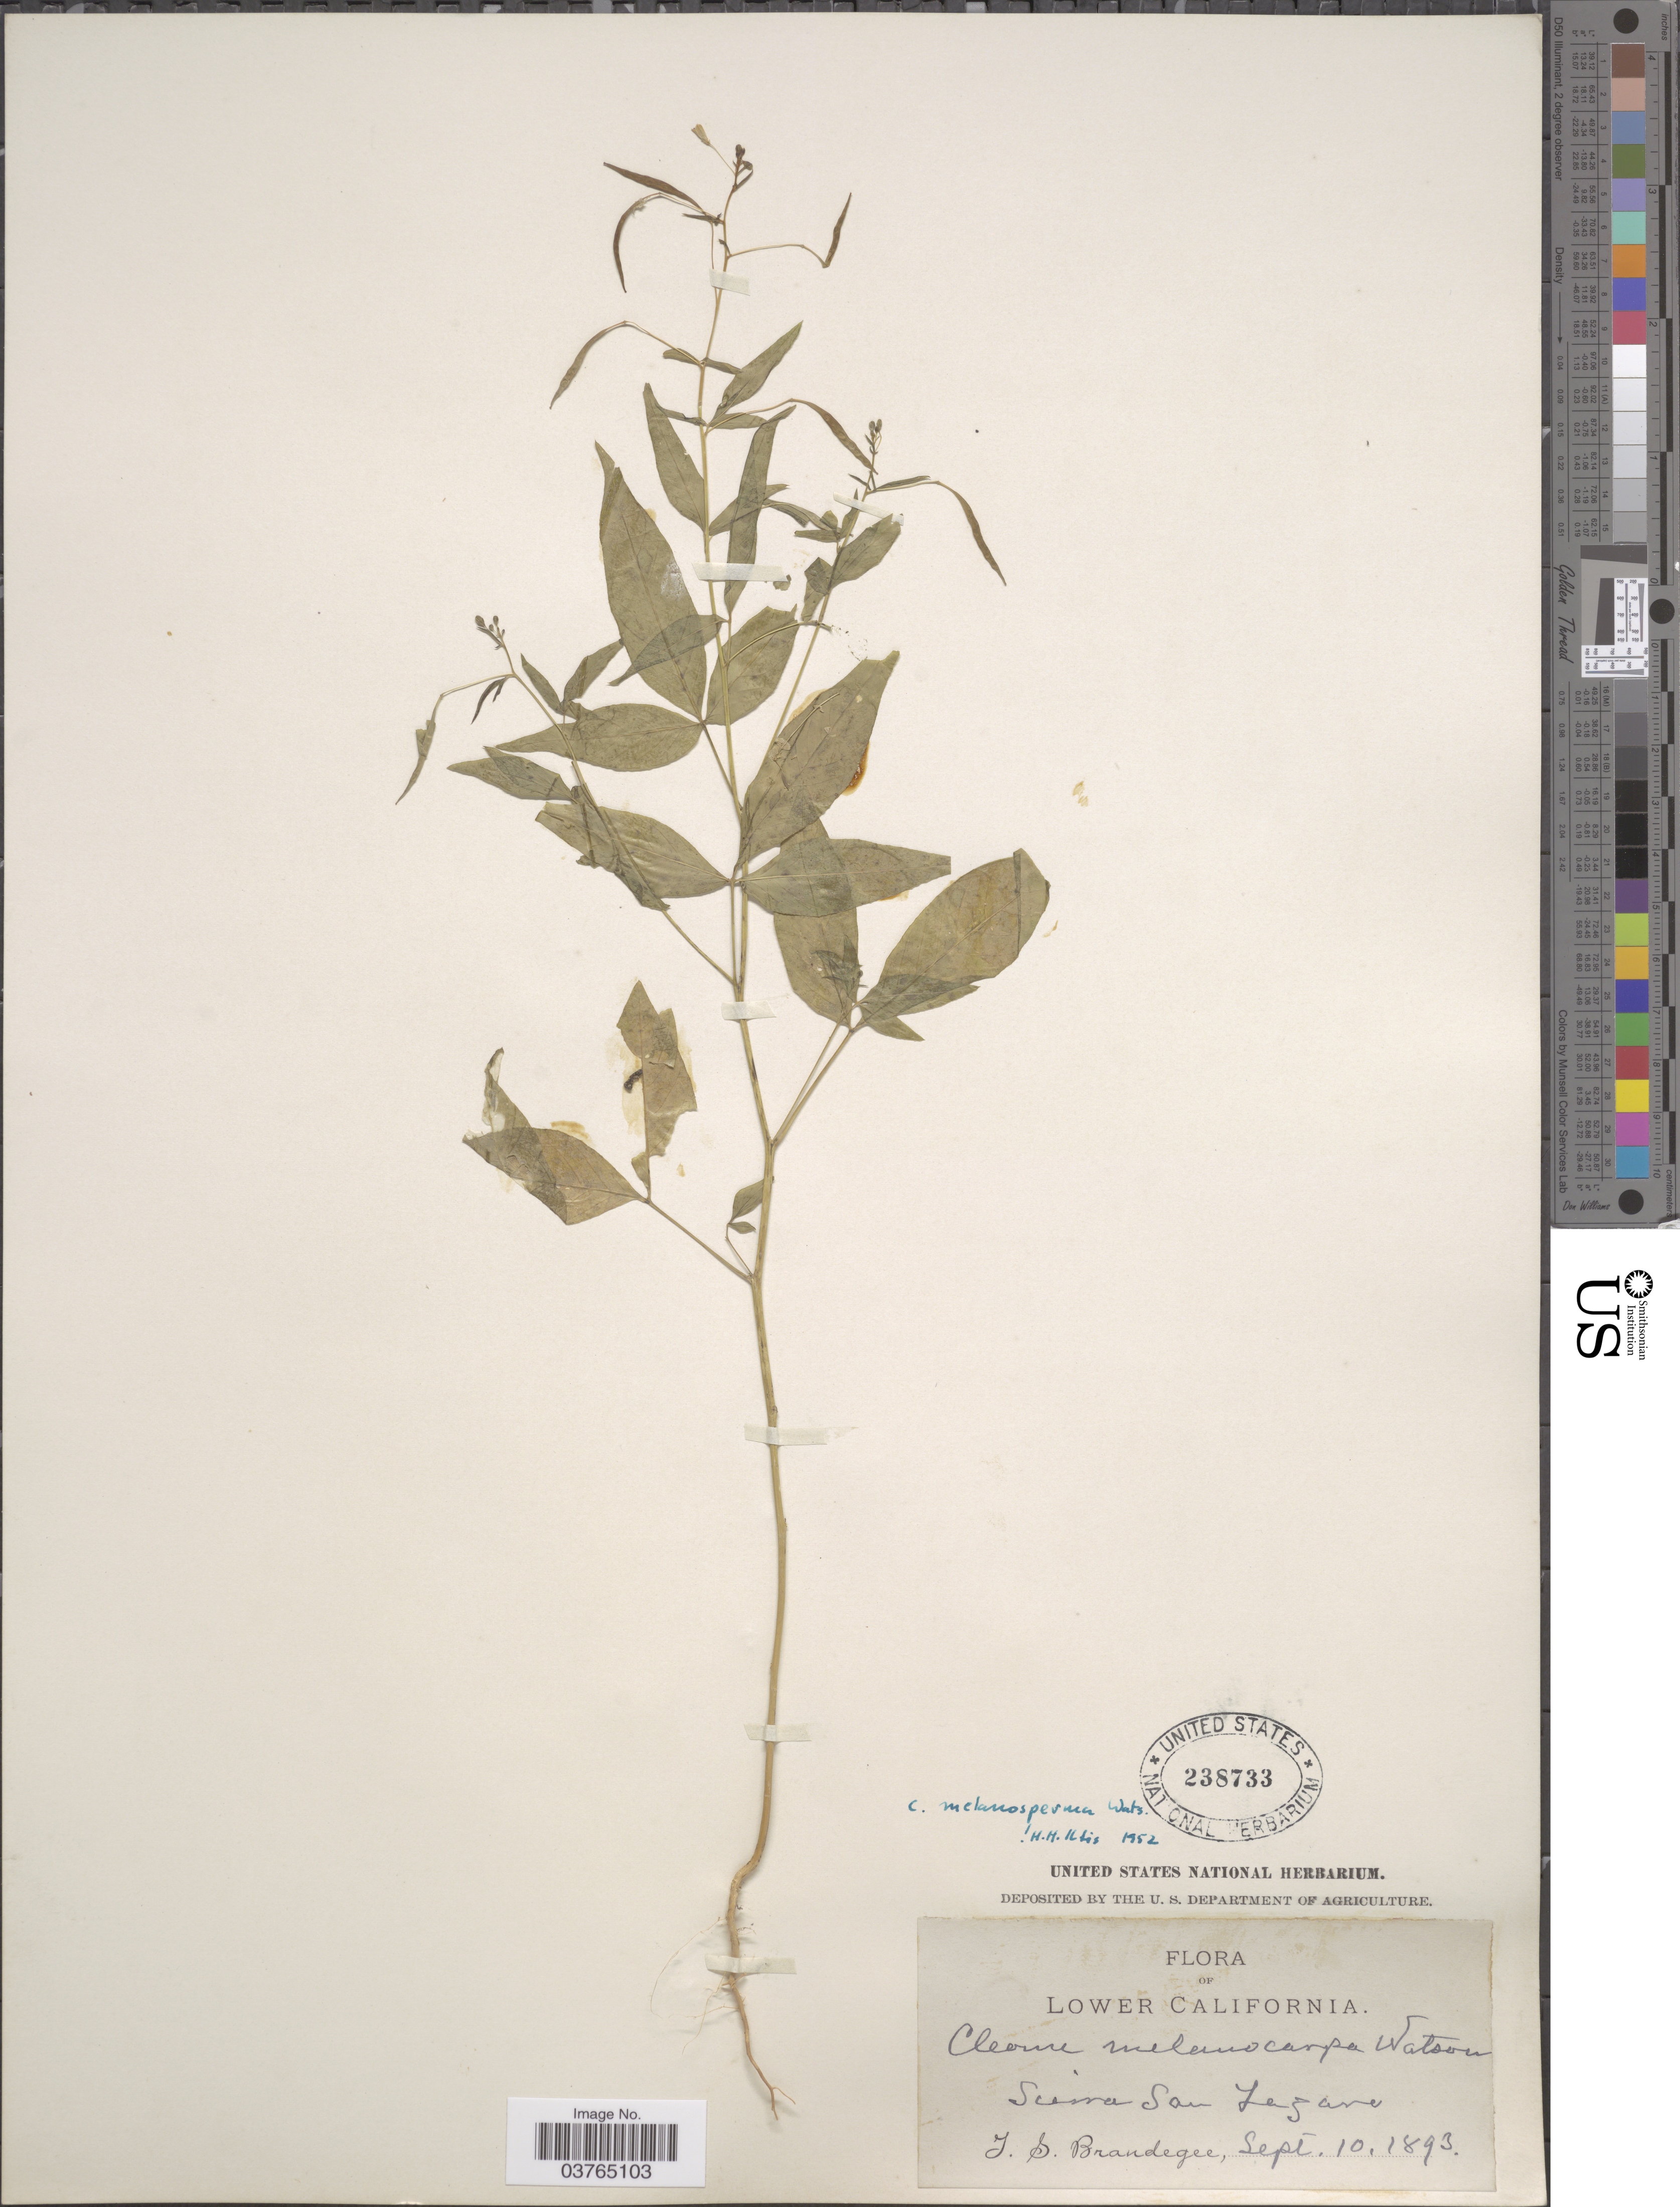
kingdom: Plantae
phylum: Tracheophyta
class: Magnoliopsida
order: Brassicales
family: Cleomaceae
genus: Cleoserrata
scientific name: Cleoserrata melanosperma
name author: (S. Watson) Roalson & Soares Neto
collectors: T. S. Brandegee (herbarium)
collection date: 1893-09-10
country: Mexico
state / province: Baja California Sur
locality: Lower California. Sierra San Lazaro.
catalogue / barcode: US 238733